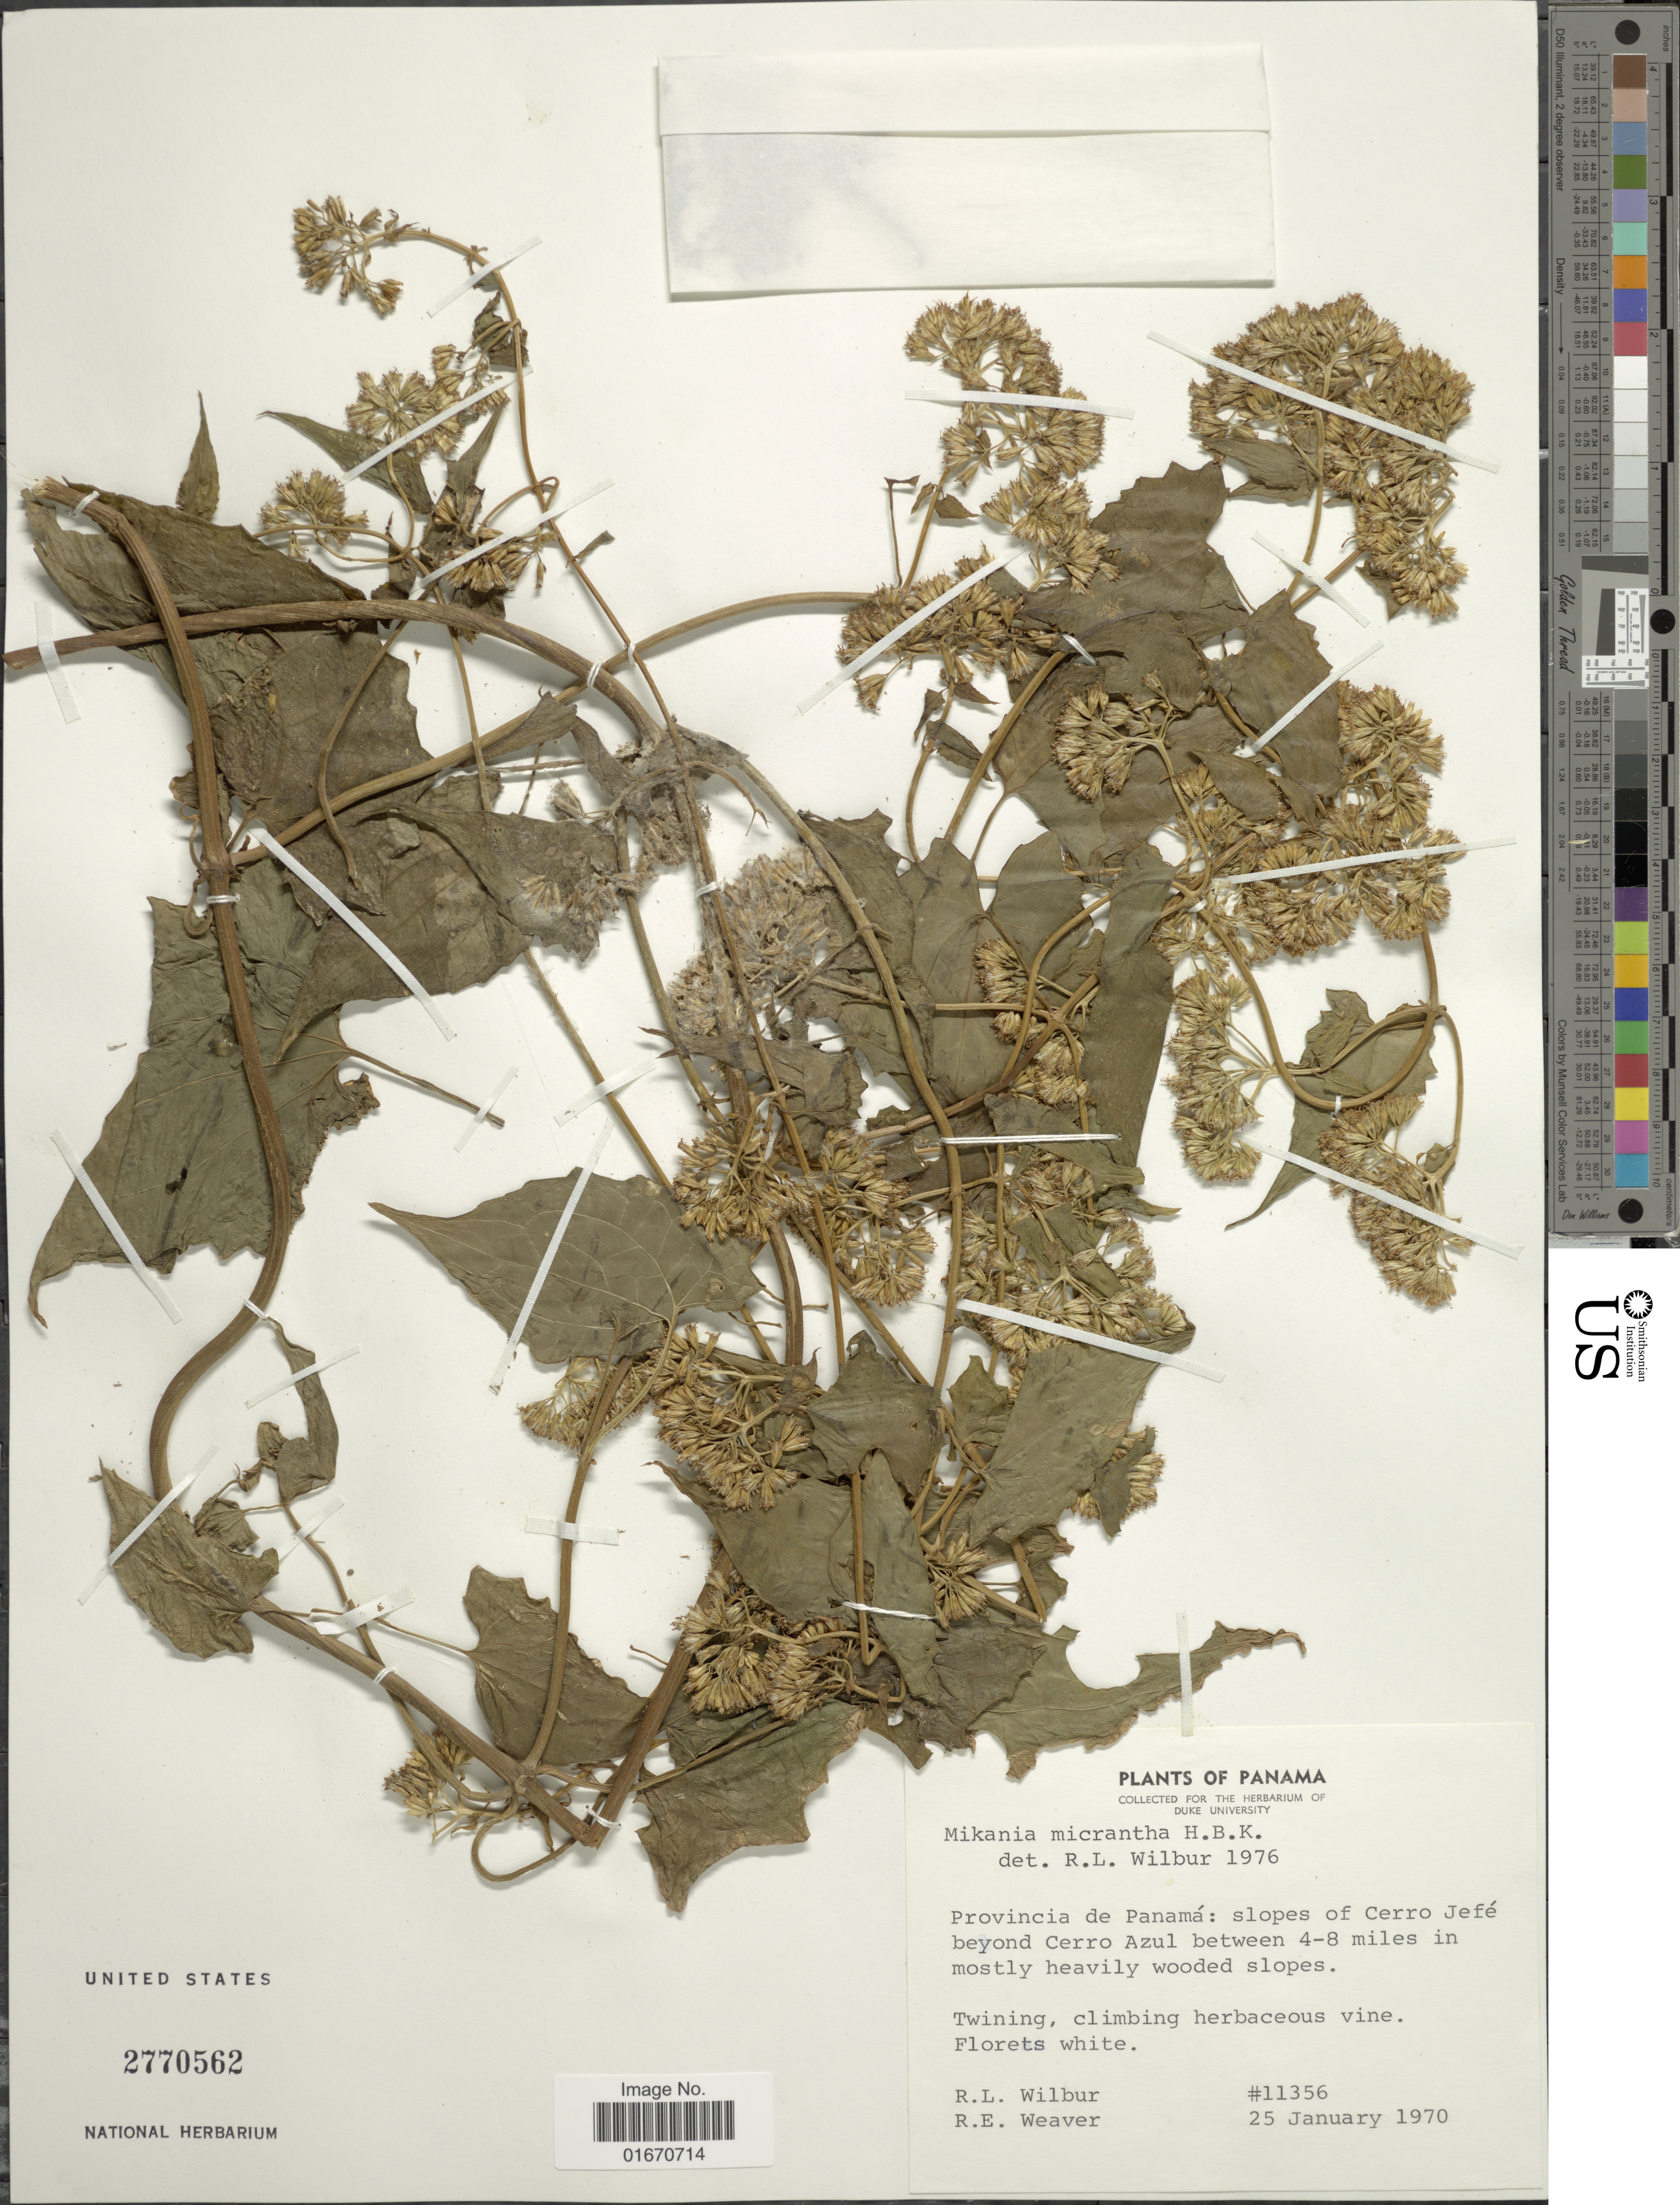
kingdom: Plantae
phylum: Tracheophyta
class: Magnoliopsida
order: Asterales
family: Asteraceae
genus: Mikania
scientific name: Mikania micrantha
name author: Kunth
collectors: R. L. Wilbur & R. E. Weaver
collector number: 11356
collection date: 1970-01-25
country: Panama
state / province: Panamá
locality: Slopes of Cerro Jefe beyond Cerro Azul between 4-8 miles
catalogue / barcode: US 2770562